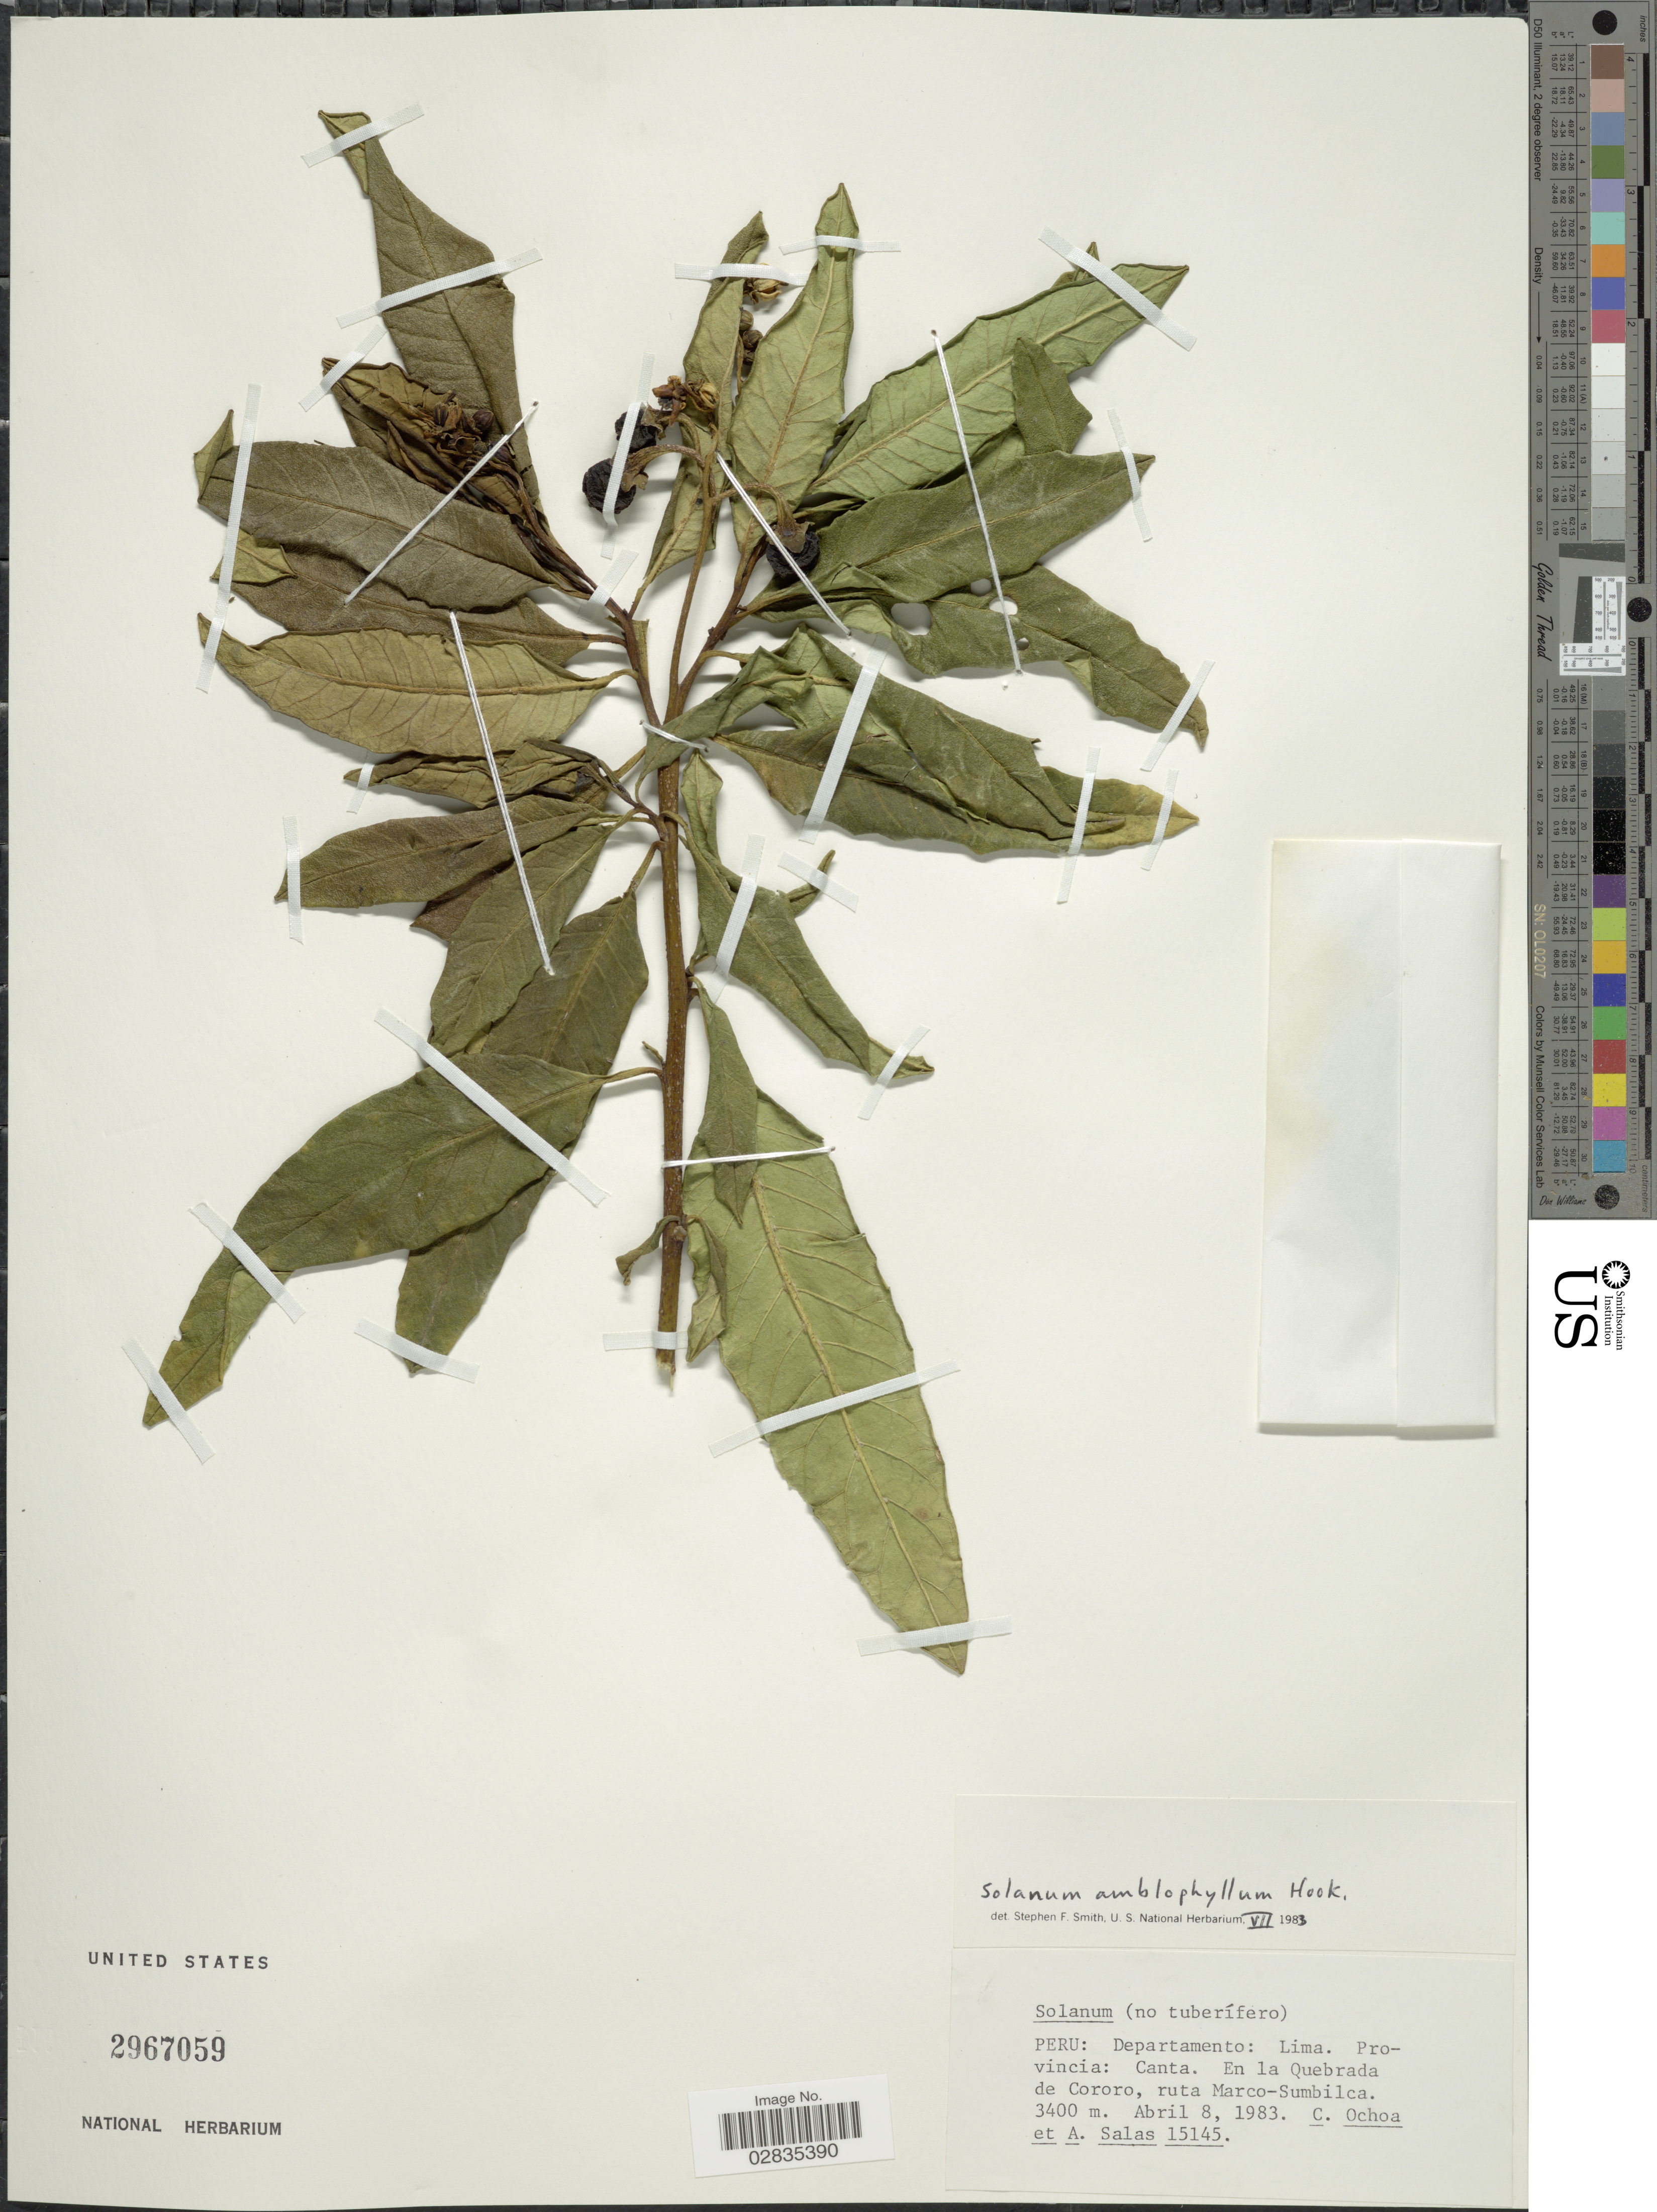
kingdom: Plantae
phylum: Tracheophyta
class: Magnoliopsida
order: Solanales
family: Solanaceae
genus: Solanum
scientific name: Solanum amblophyllum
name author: Benth.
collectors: C. Ochoa & A. Salas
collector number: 15145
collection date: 1983-04-08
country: Peru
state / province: Lima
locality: Departamento: Lima. Provincia: Canta. En la Quebrada de Cororo, ruta Marco-Sumbilca.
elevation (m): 3400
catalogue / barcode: US 2967059